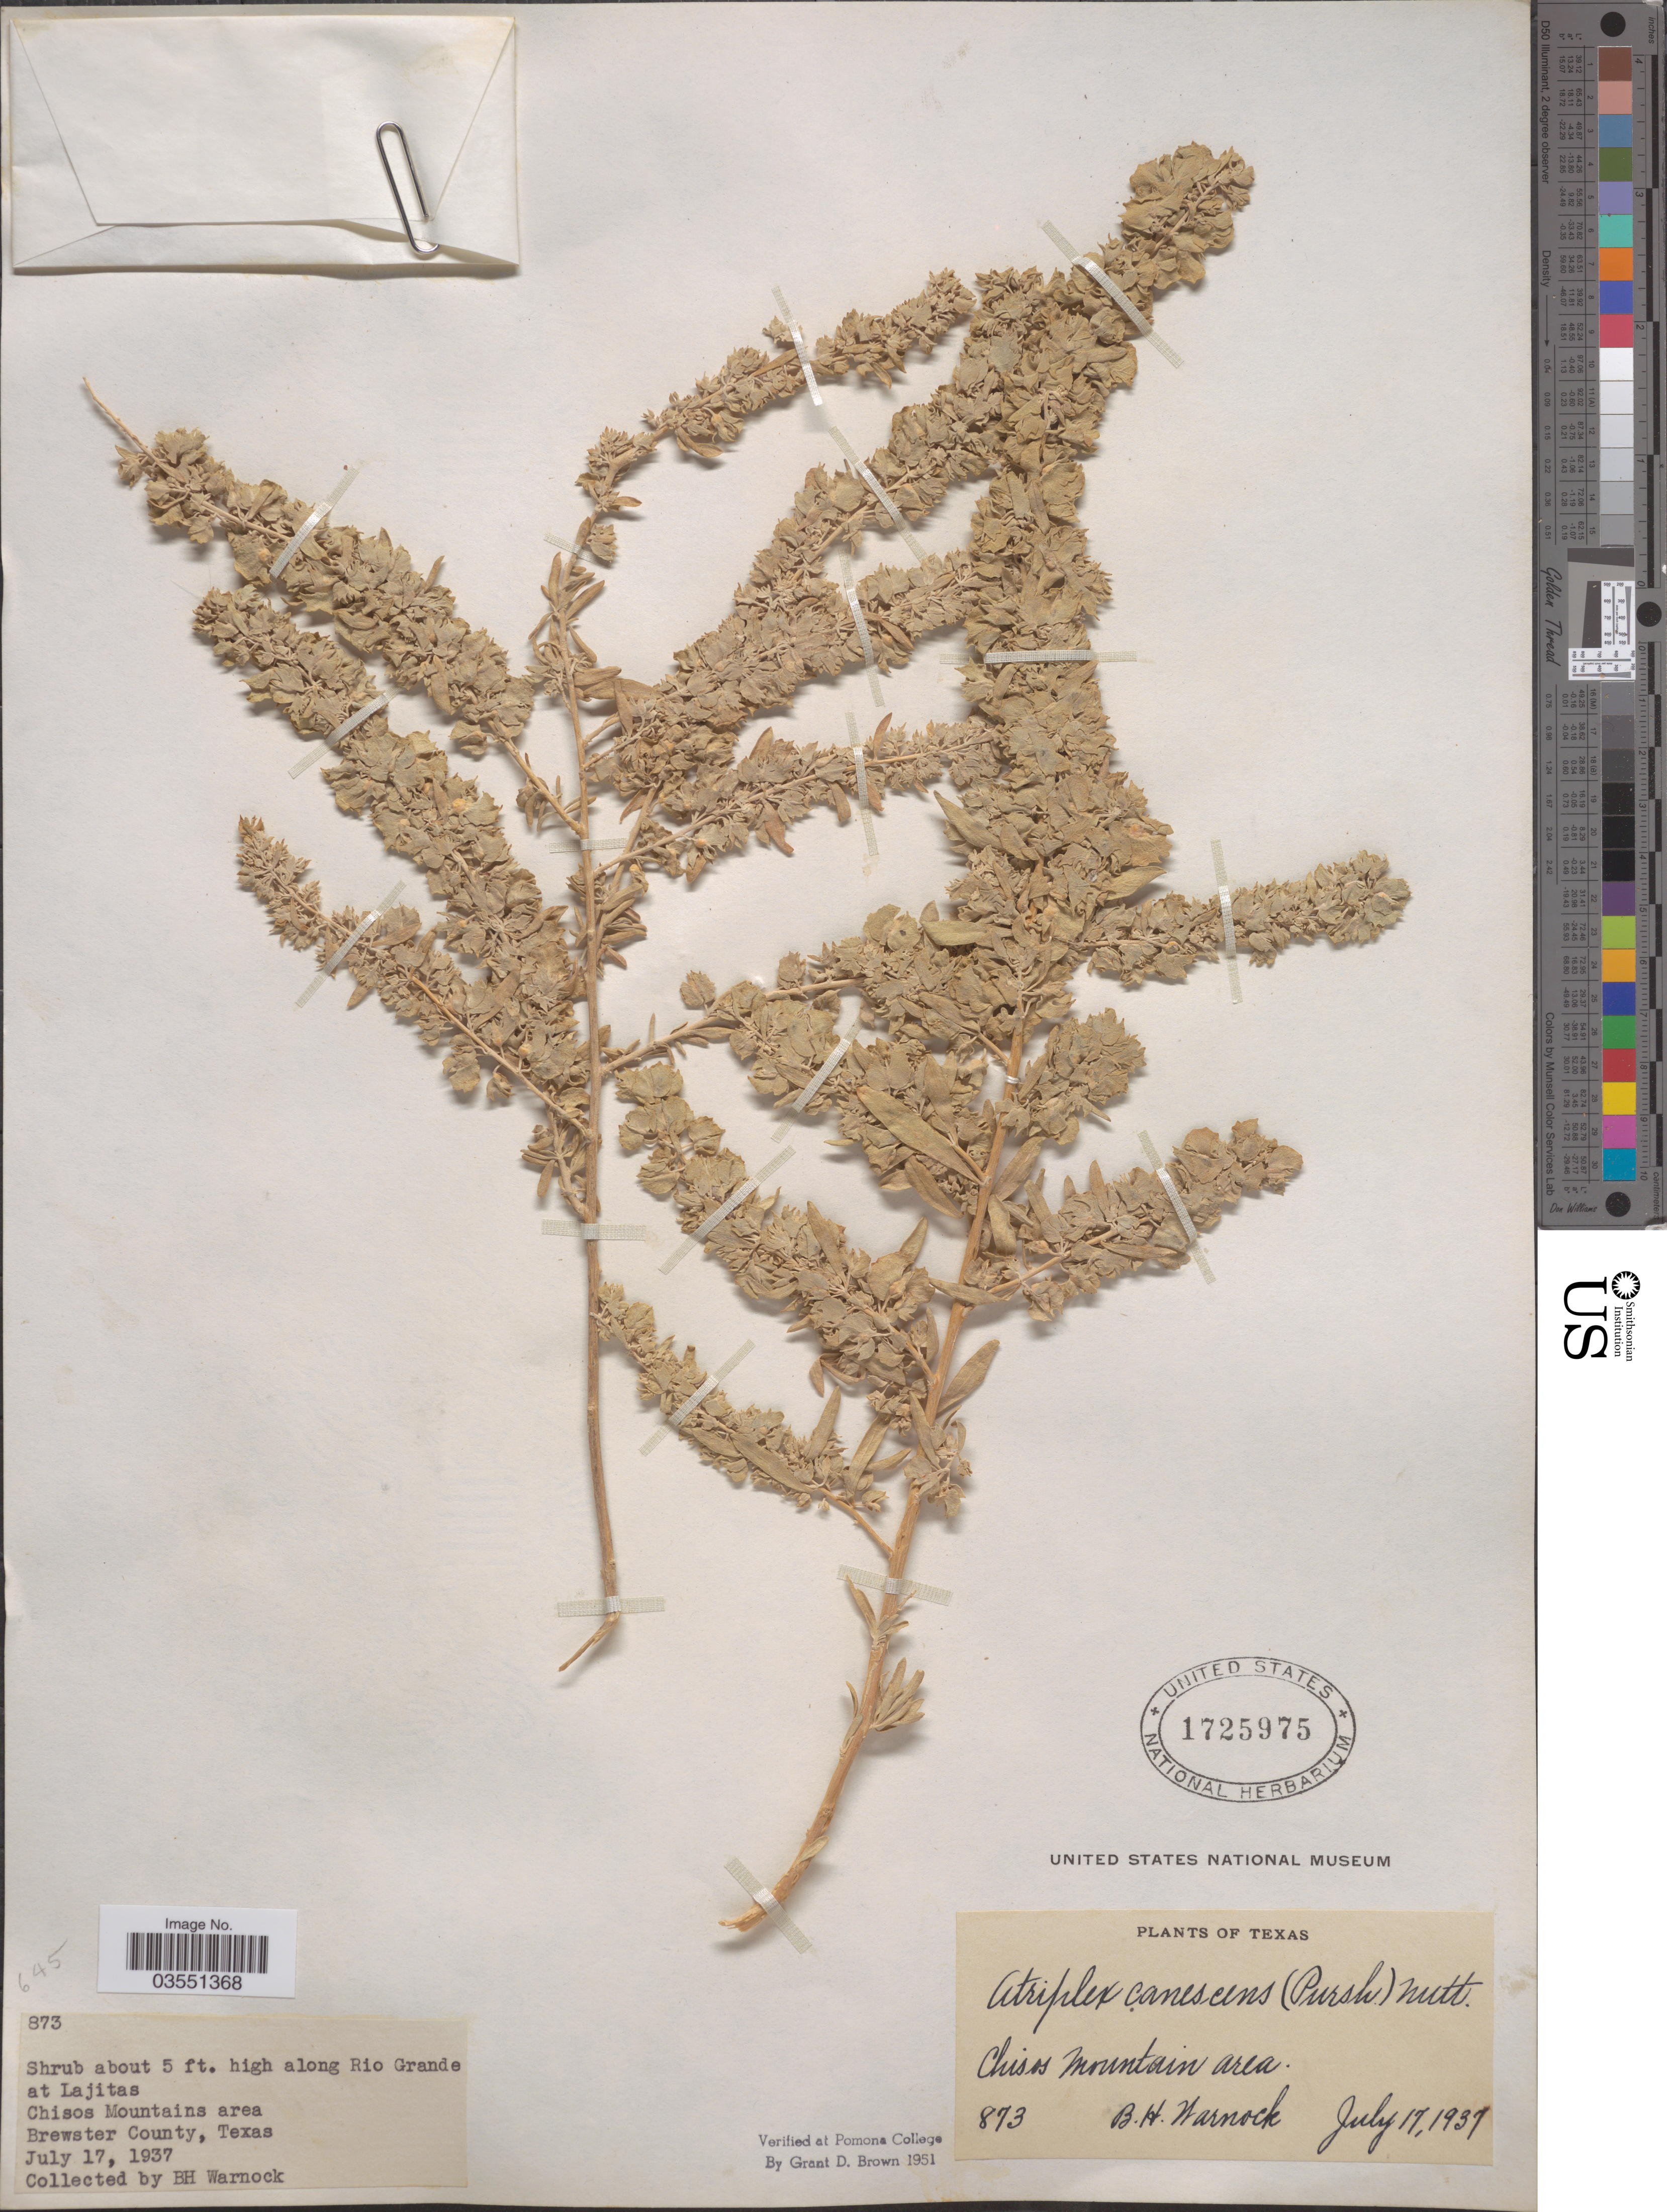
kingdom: Plantae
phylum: Tracheophyta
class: Magnoliopsida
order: Caryophyllales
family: Amaranthaceae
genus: Atriplex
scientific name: Atriplex canescens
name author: (Pursh) Nutt.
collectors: B. H. Warnock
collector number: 873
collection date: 1937-07-17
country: United States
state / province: Texas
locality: Along Rio Grande at Lajitas. Chisos Mountains area. Brewster County.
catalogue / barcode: US 1725975